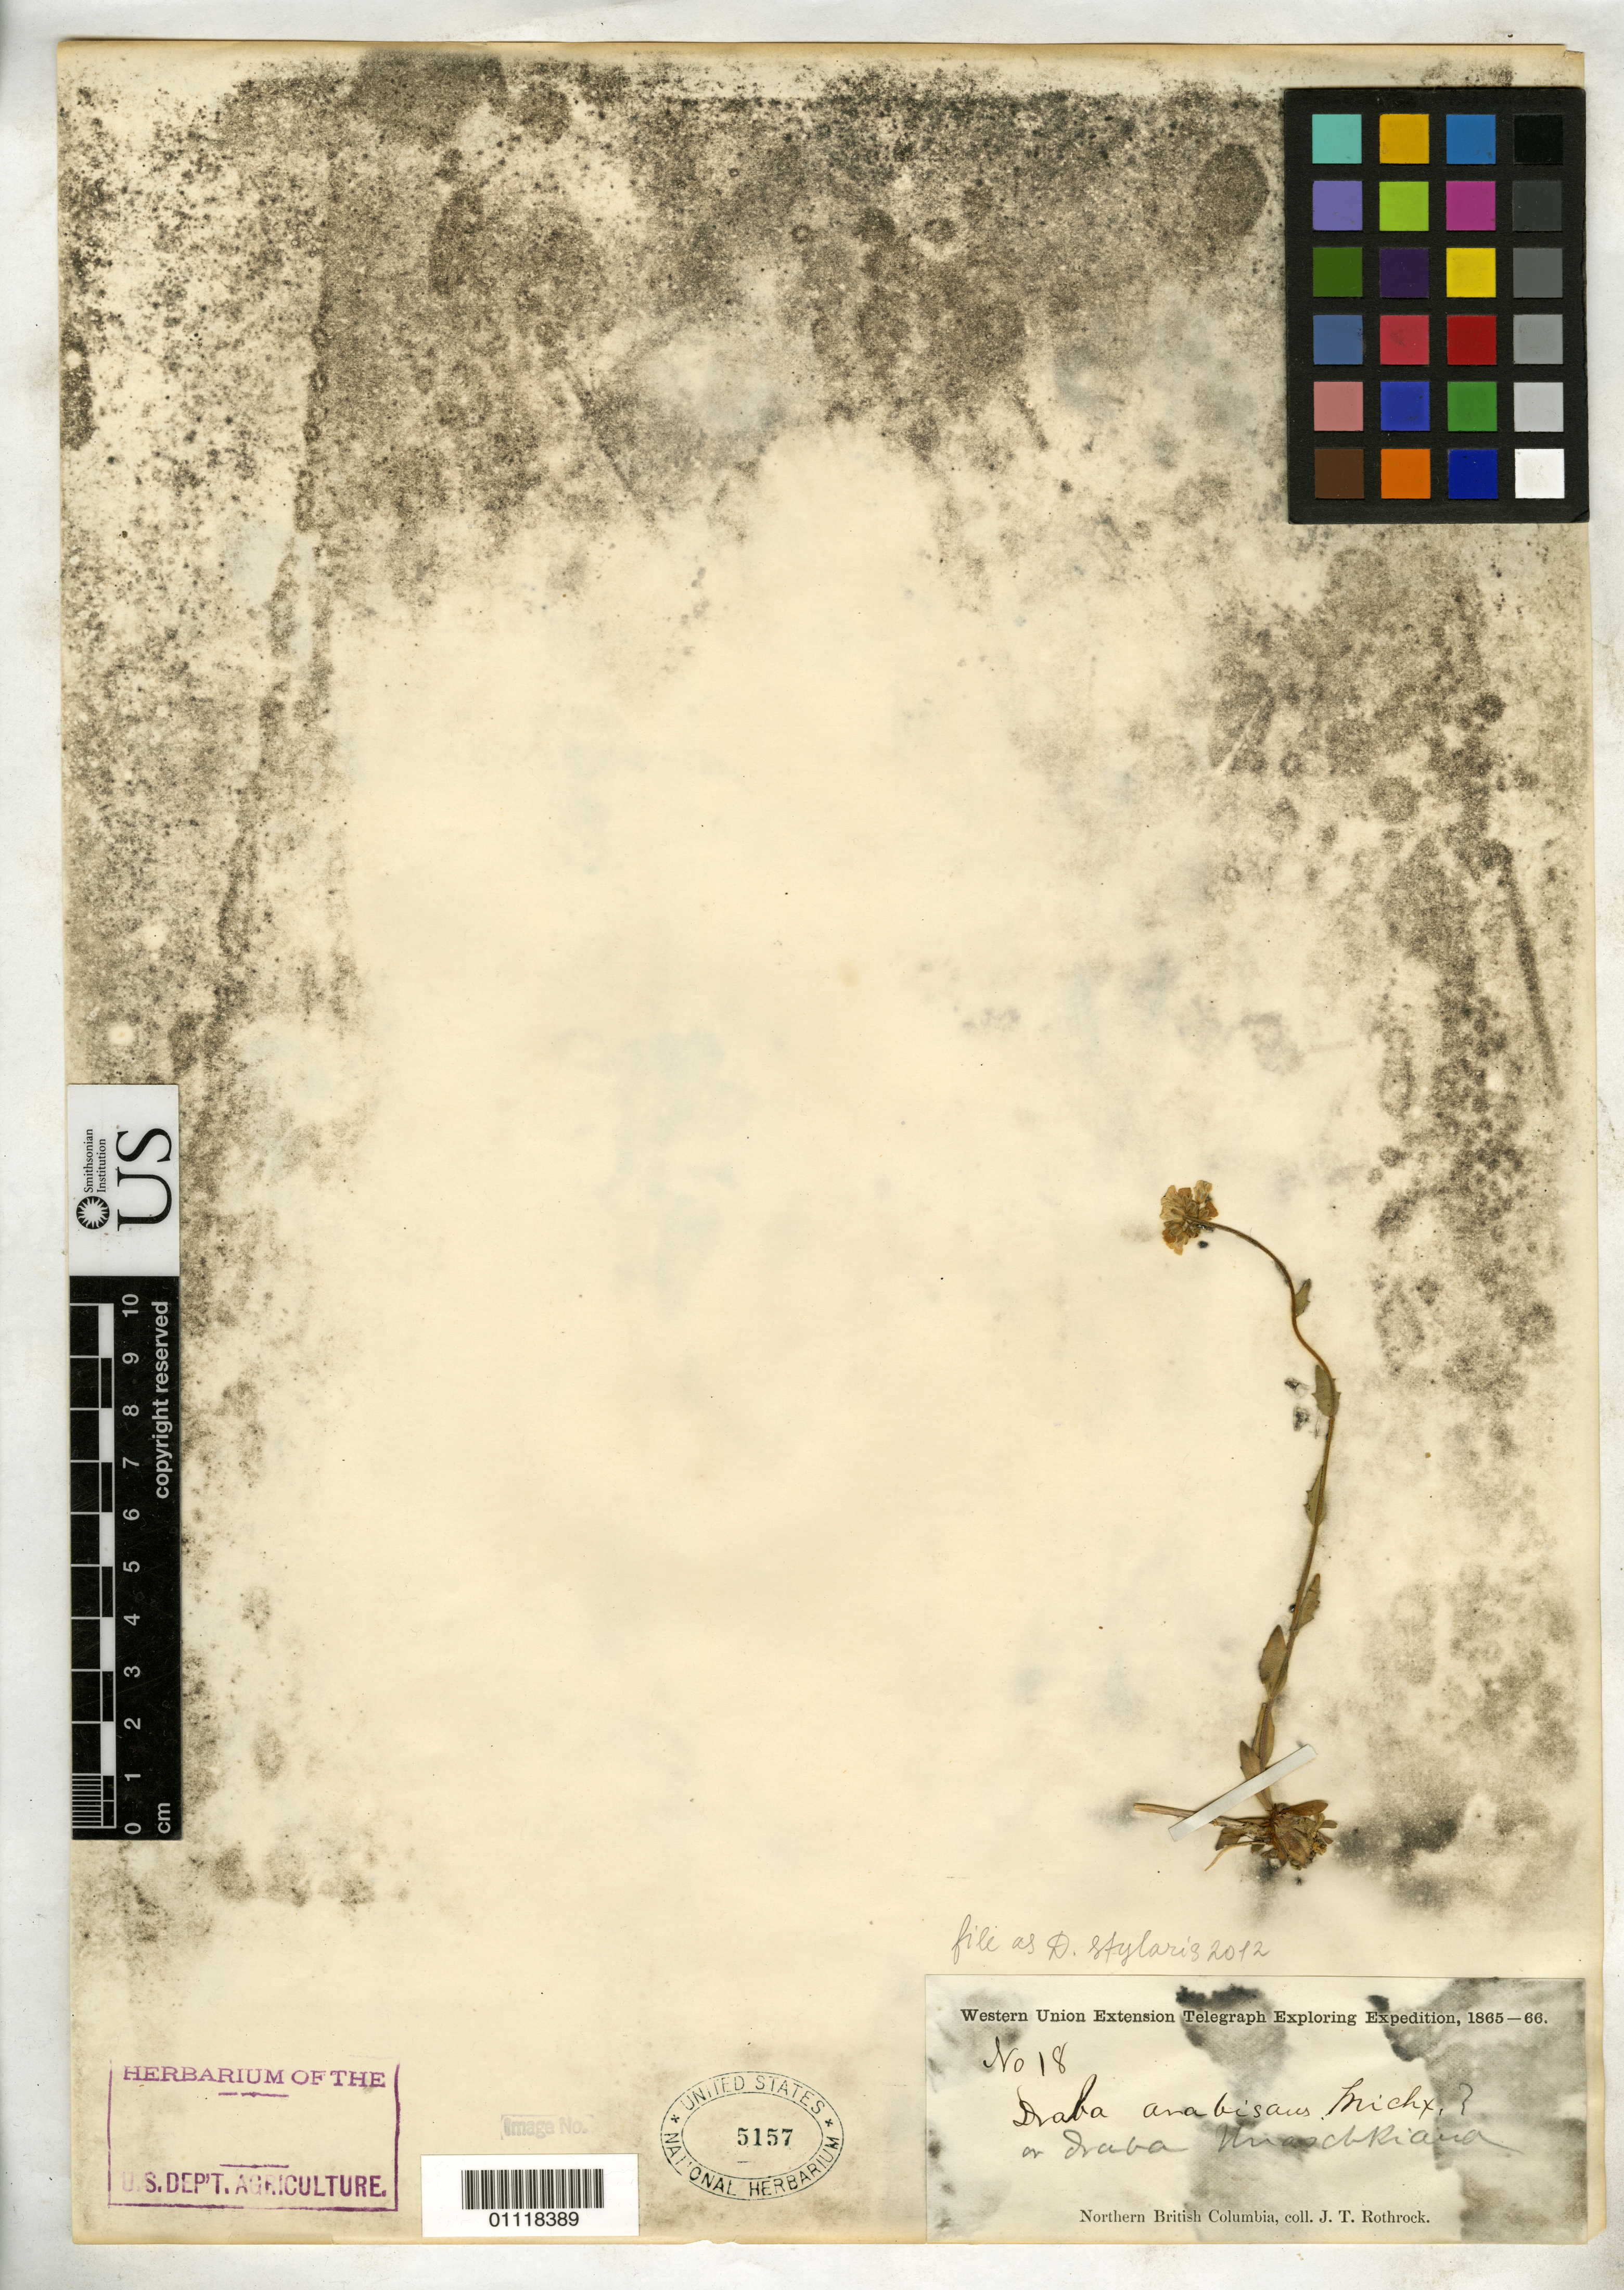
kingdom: Plantae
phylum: Tracheophyta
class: Magnoliopsida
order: Brassicales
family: Brassicaceae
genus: Draba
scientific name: Draba stylaris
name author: J. Gay ex E.A. Thomas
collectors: J. T. Rothrock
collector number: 18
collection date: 1865/1866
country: Canada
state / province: British Columbia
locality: Northern British Columbia.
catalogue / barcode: US 5157